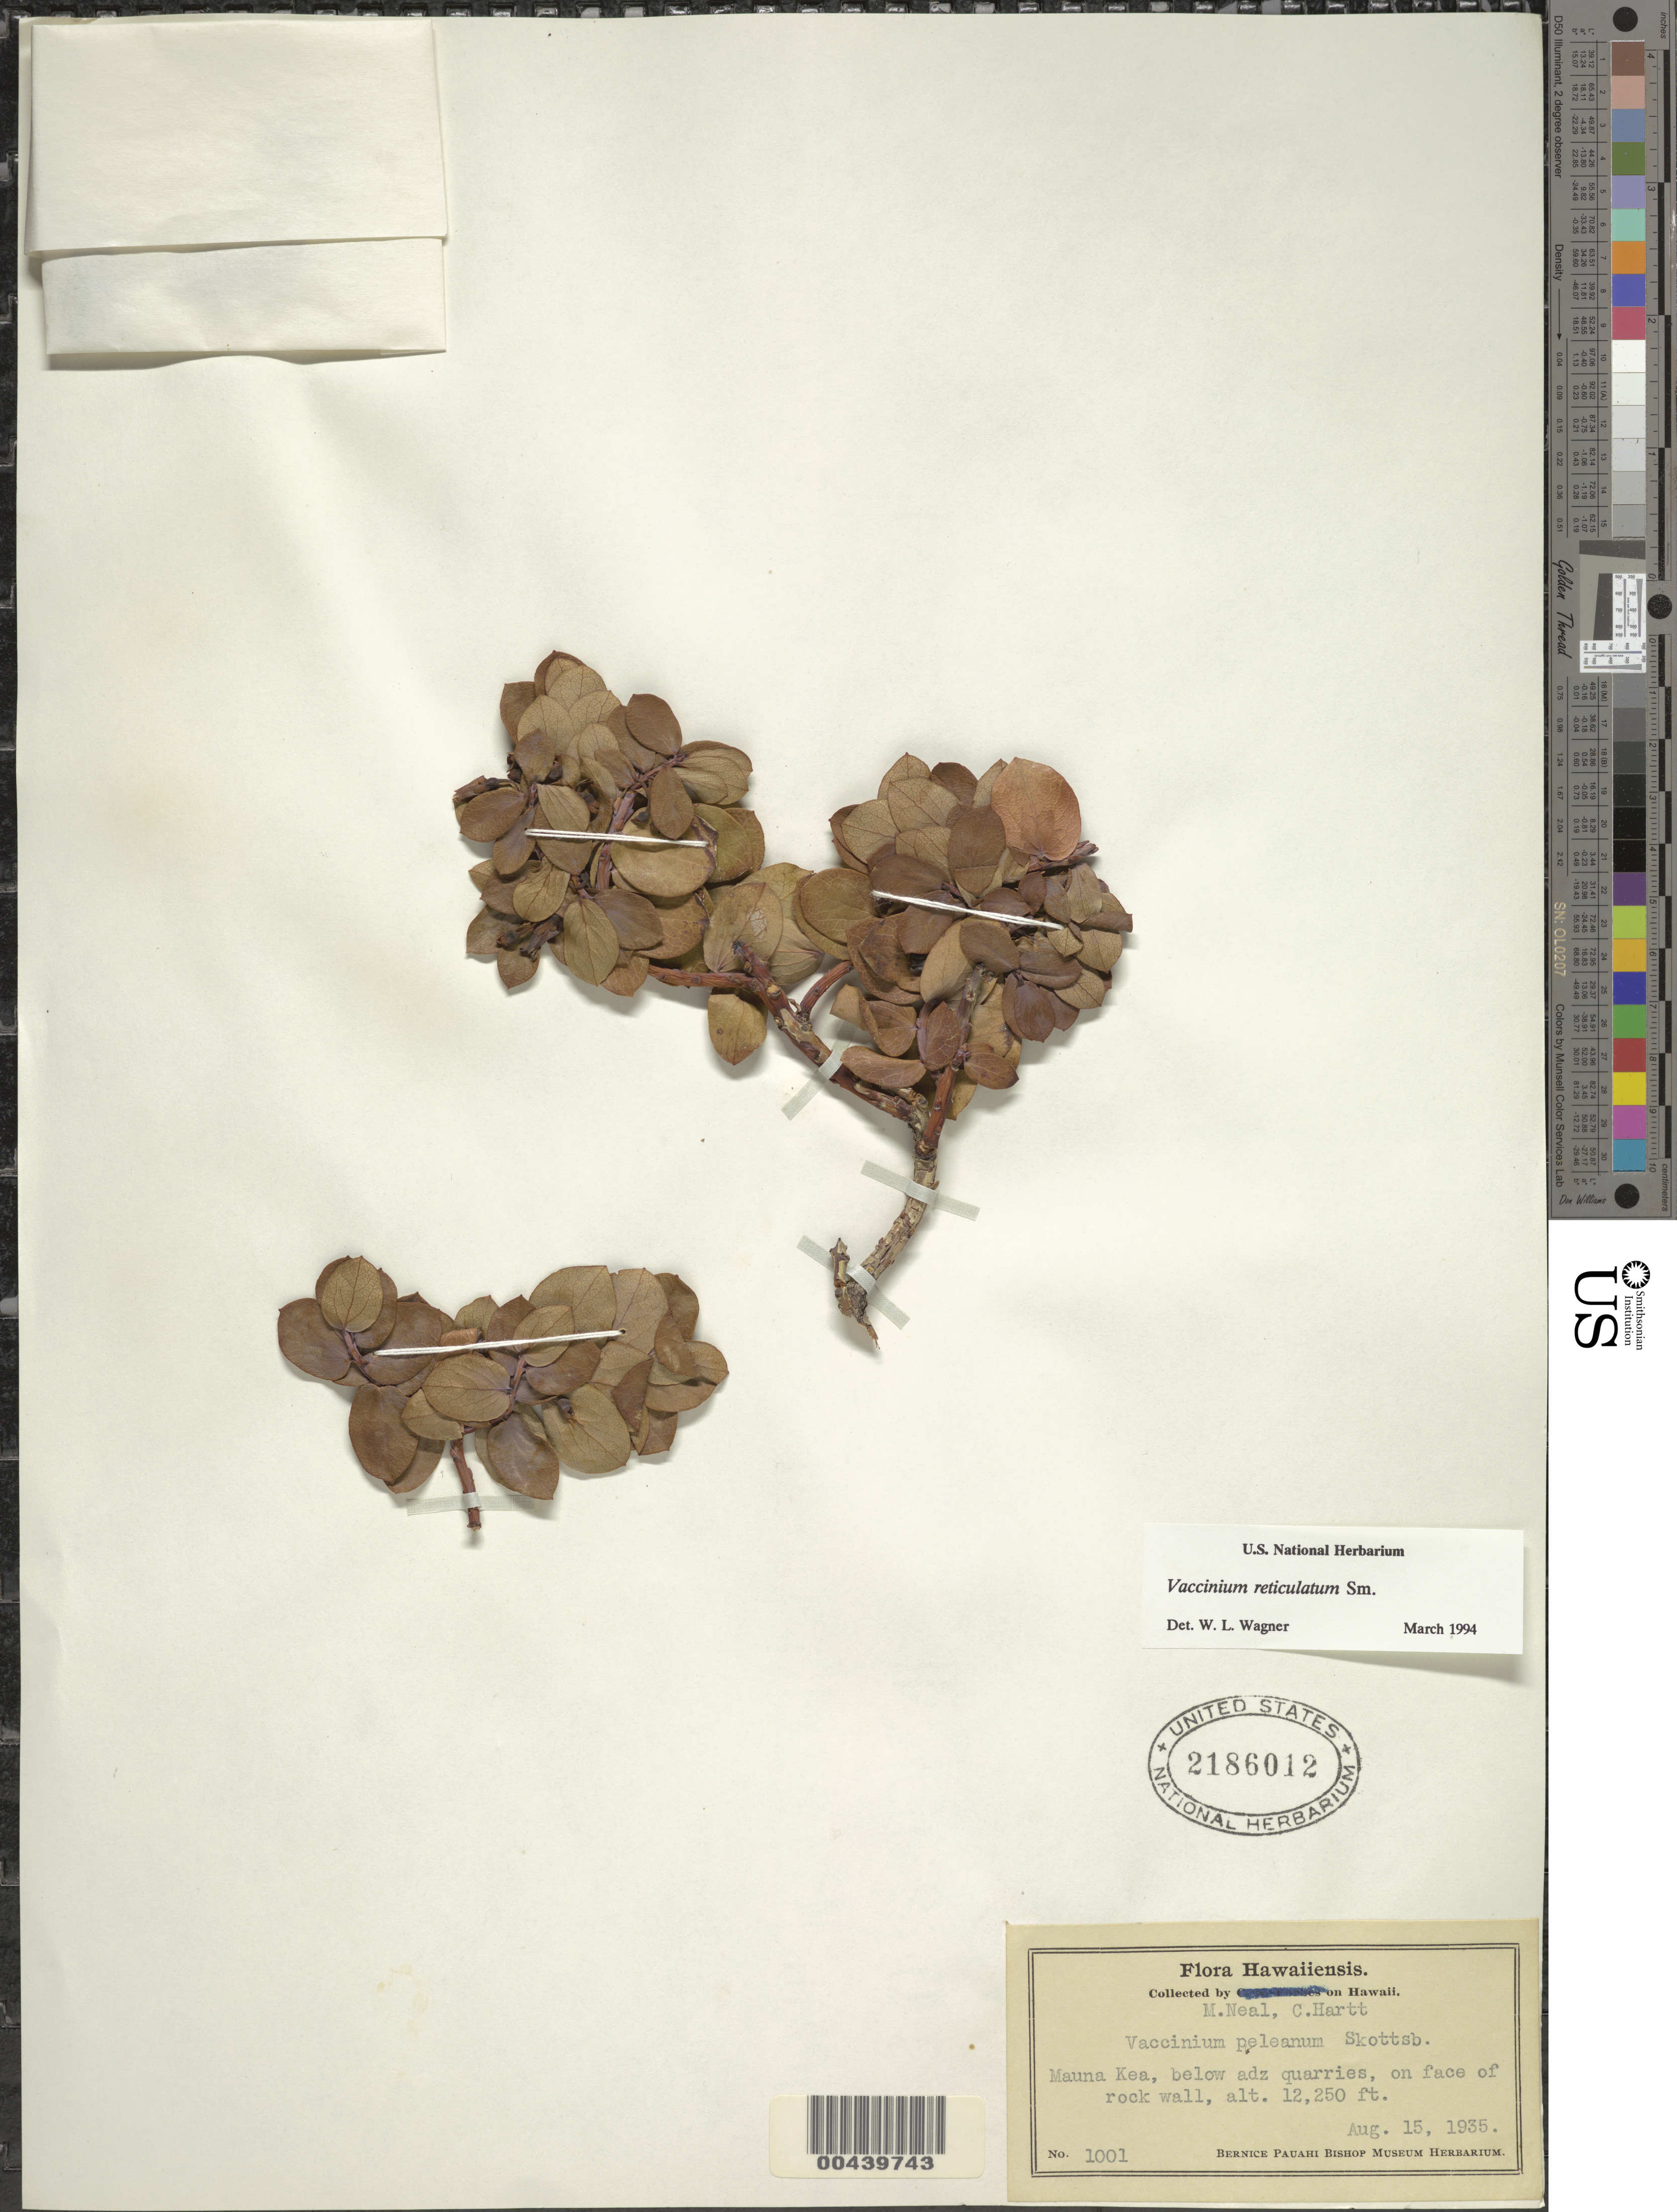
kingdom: Plantae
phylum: Tracheophyta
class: Magnoliopsida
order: Ericales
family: Ericaceae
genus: Vaccinium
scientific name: Vaccinium reticulatum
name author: Sm.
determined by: Wagner, W. L., (BOT), Smithsonian Institution - National Museum of Natural History (UNITED STATES)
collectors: W. Ning & C. Hartt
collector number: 1001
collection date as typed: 15 Aug 1935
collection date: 1935-08-15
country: United States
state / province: Hawaii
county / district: Hawaii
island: Hawaii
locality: Mauna Kea, below adz quarries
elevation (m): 3734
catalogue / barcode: US 2186012